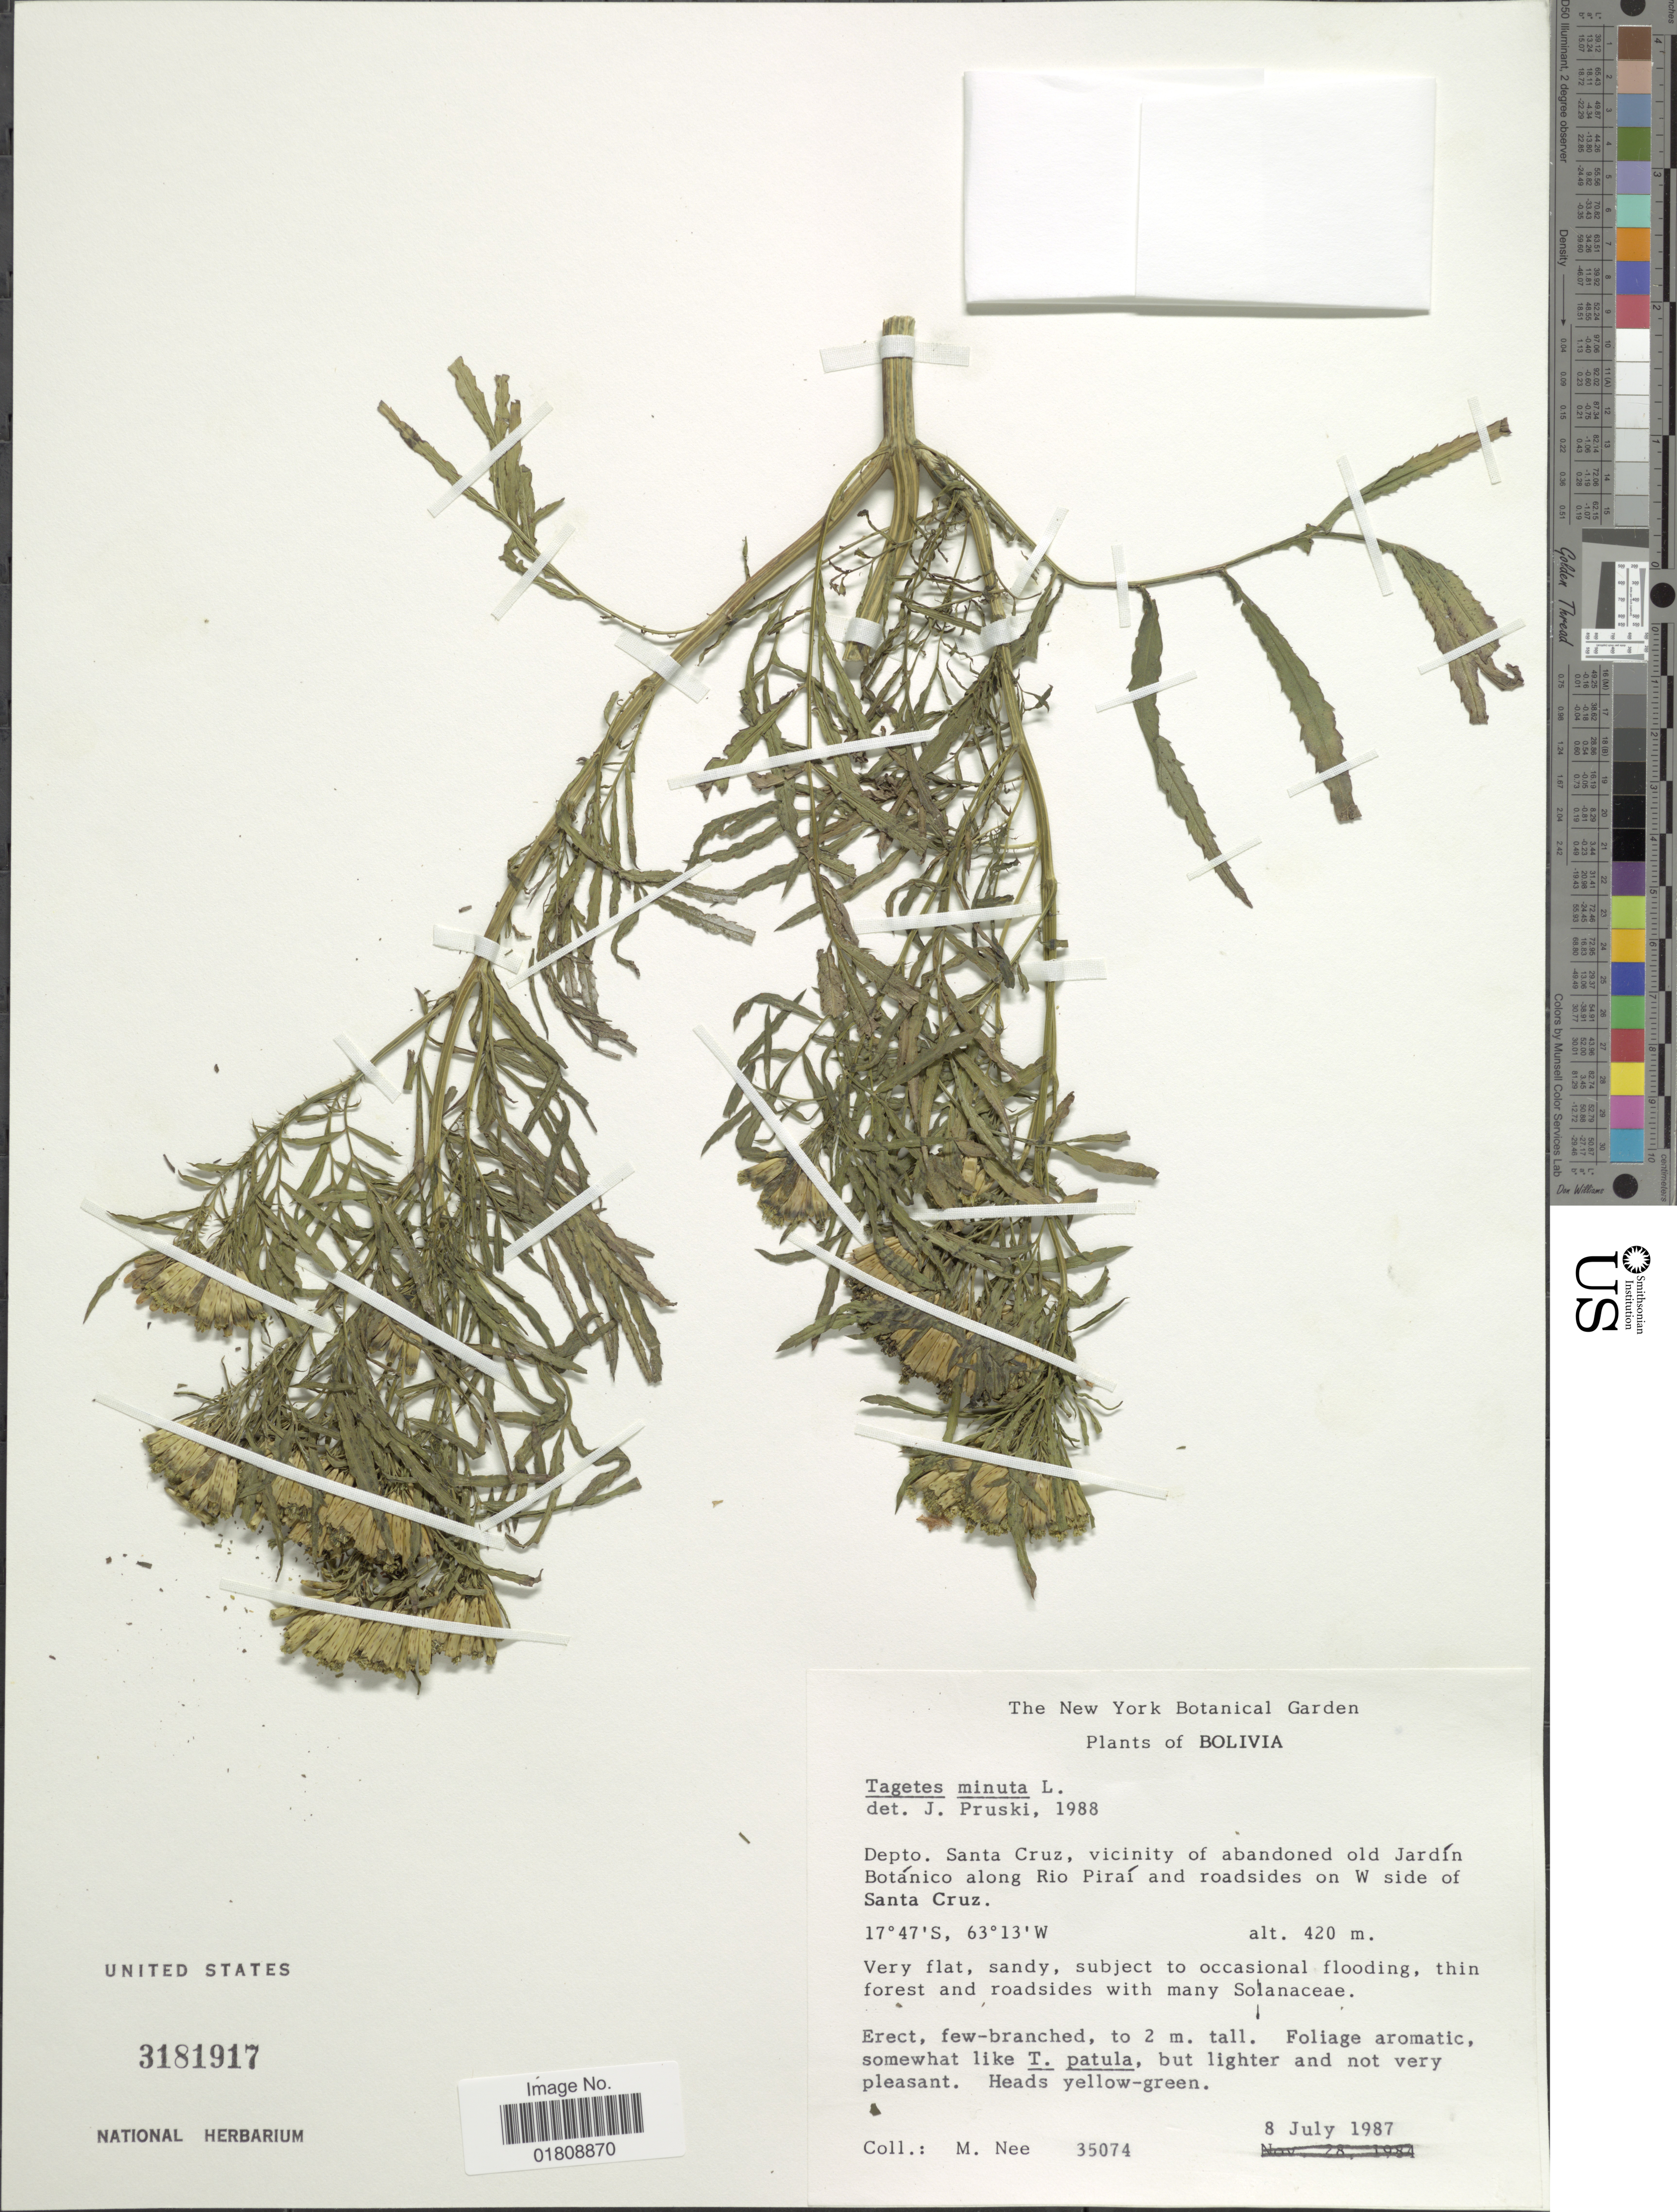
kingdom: Plantae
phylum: Tracheophyta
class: Magnoliopsida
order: Asterales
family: Asteraceae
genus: Tagetes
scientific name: Tagetes minuta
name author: L.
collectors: M. Nee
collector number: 35074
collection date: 1987-07-08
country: Bolivia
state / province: Santa Cruz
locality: Vicinity of abandoned old Jardin Botanico along Rio Pirai and roadsides on W side of Santa Cruz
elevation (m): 420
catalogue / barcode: US 3181917